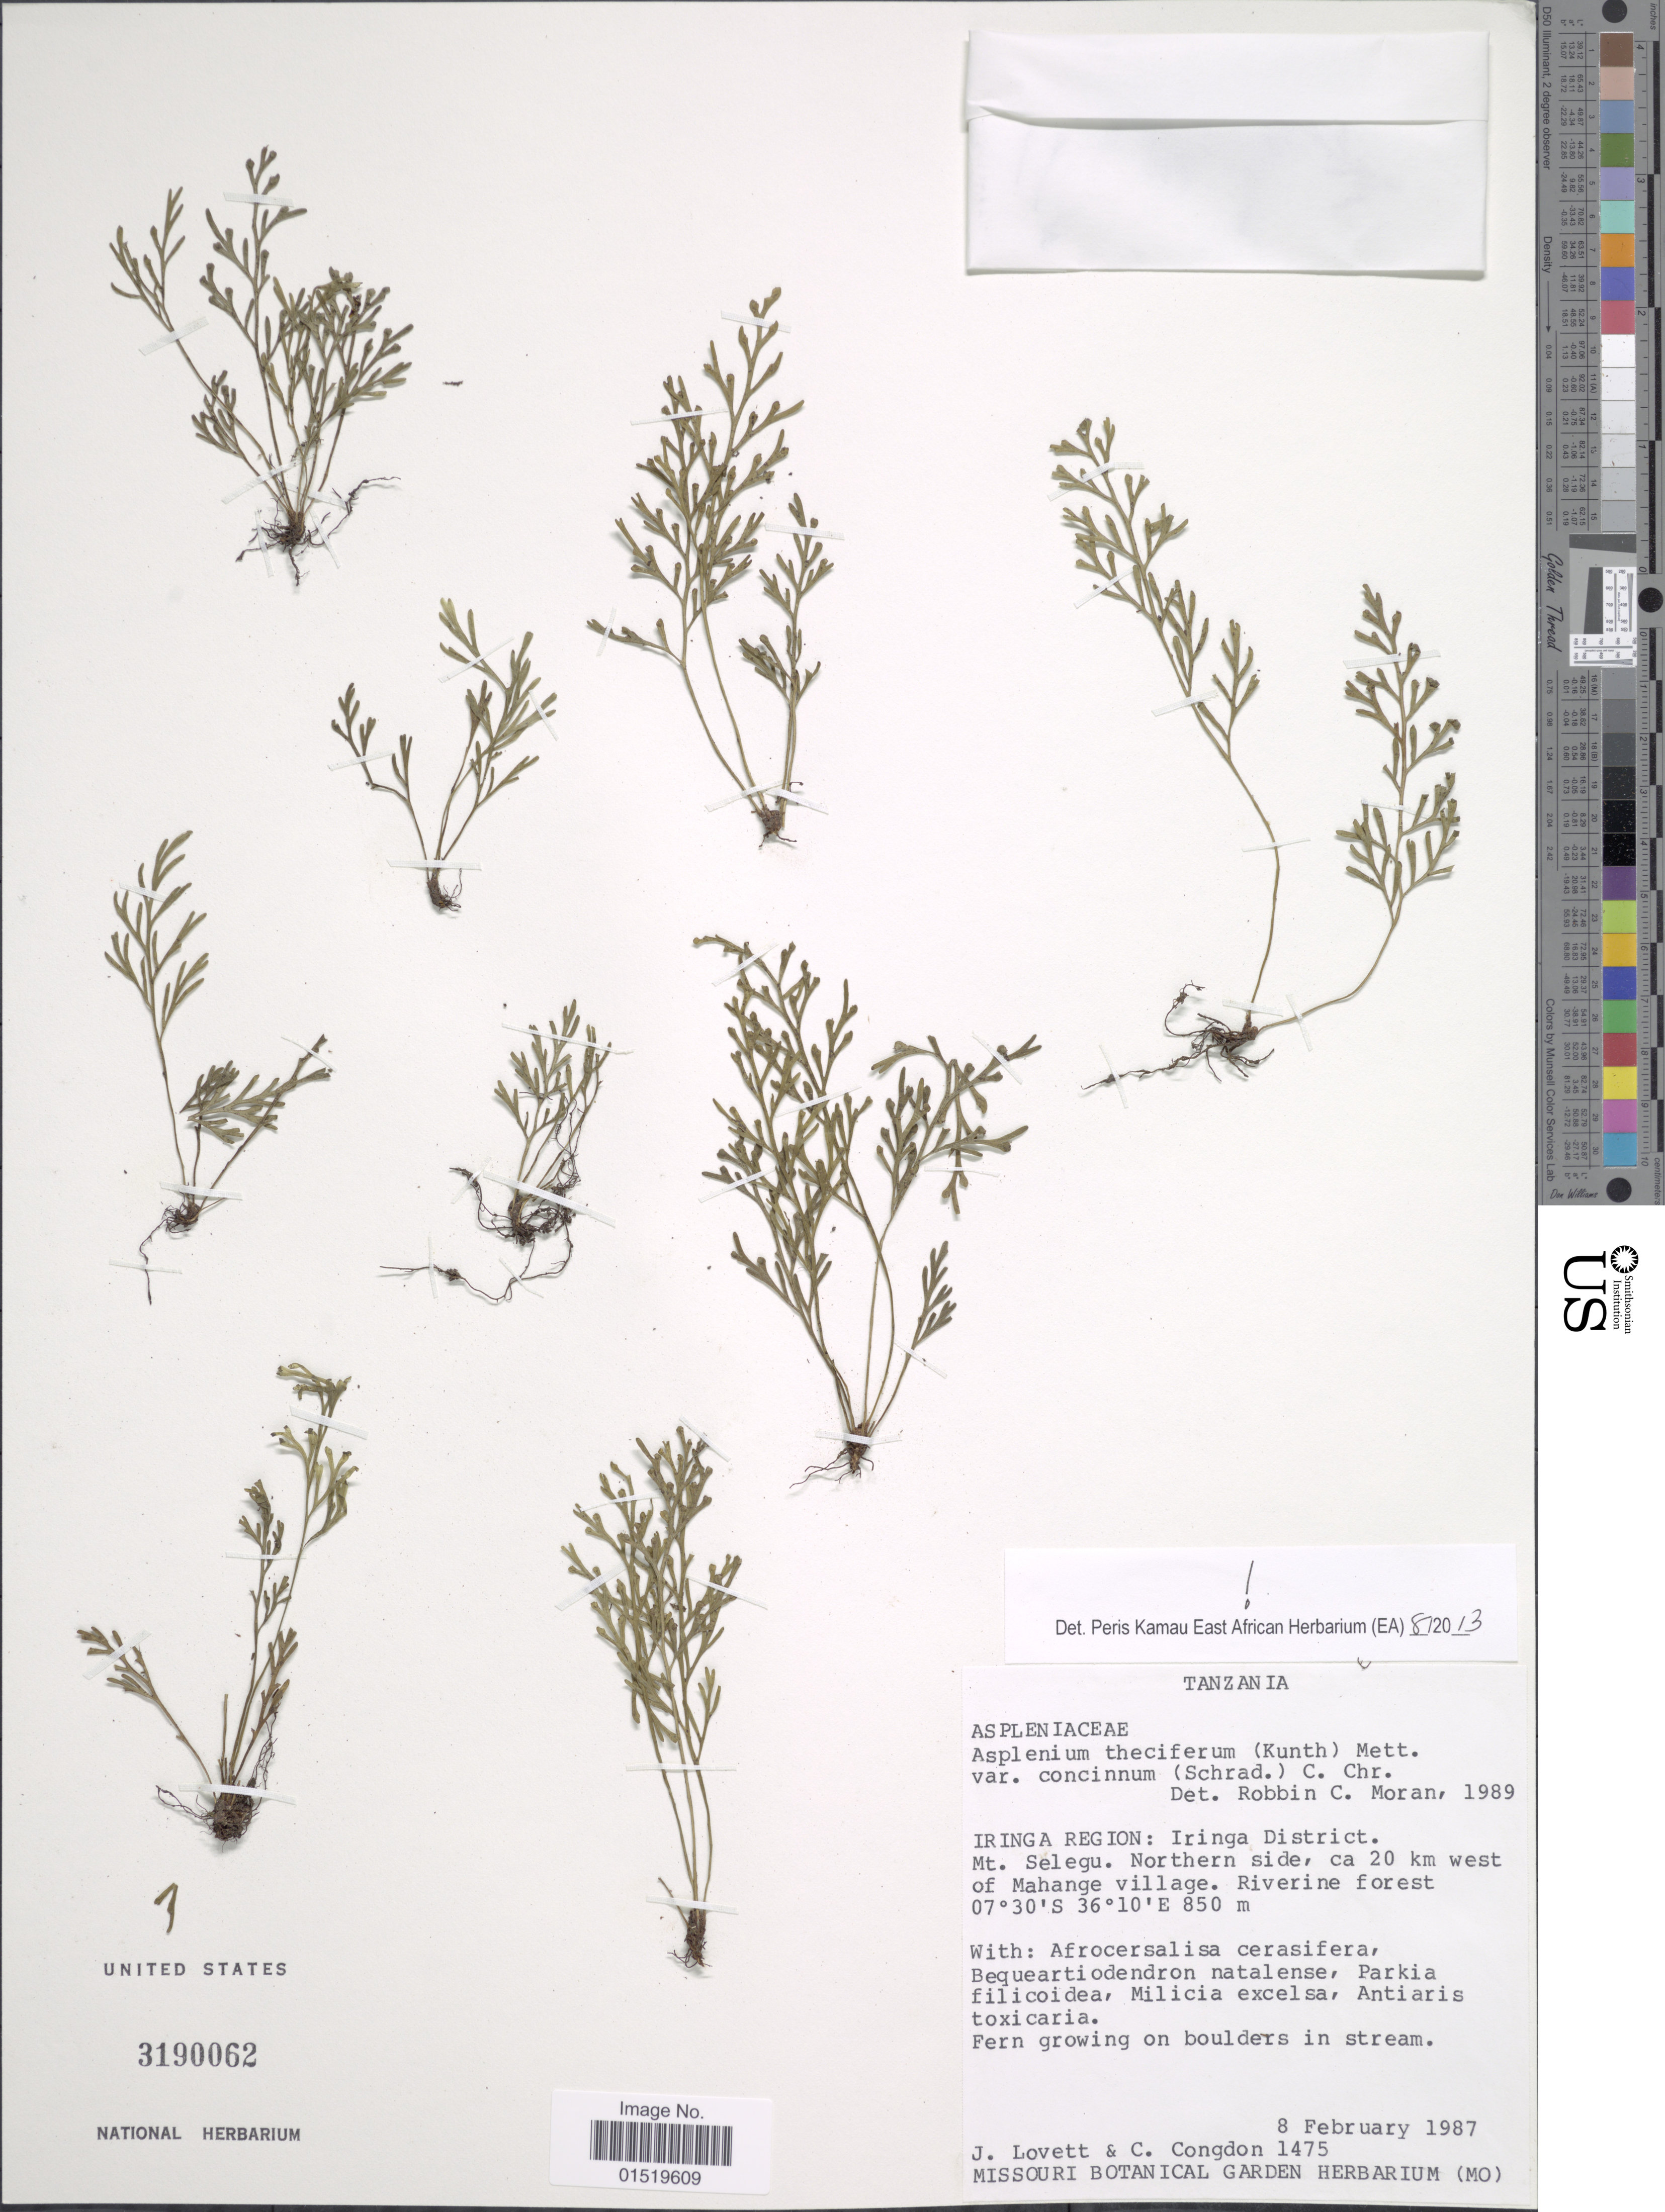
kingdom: Plantae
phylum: Tracheophyta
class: Polypodiopsida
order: Polypodiales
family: Aspleniaceae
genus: Asplenium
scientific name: Asplenium theciferum var. concinnum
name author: (Schrad.) Schelpe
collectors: J. Lovett & C. Congdon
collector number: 1475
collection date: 1987-02-08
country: Tanzania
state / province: Iringa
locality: Iringa Region: Iringa District. Mt Selegu. Northern side, ca 20 km west of Mahange village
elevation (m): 850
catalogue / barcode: US 3190062